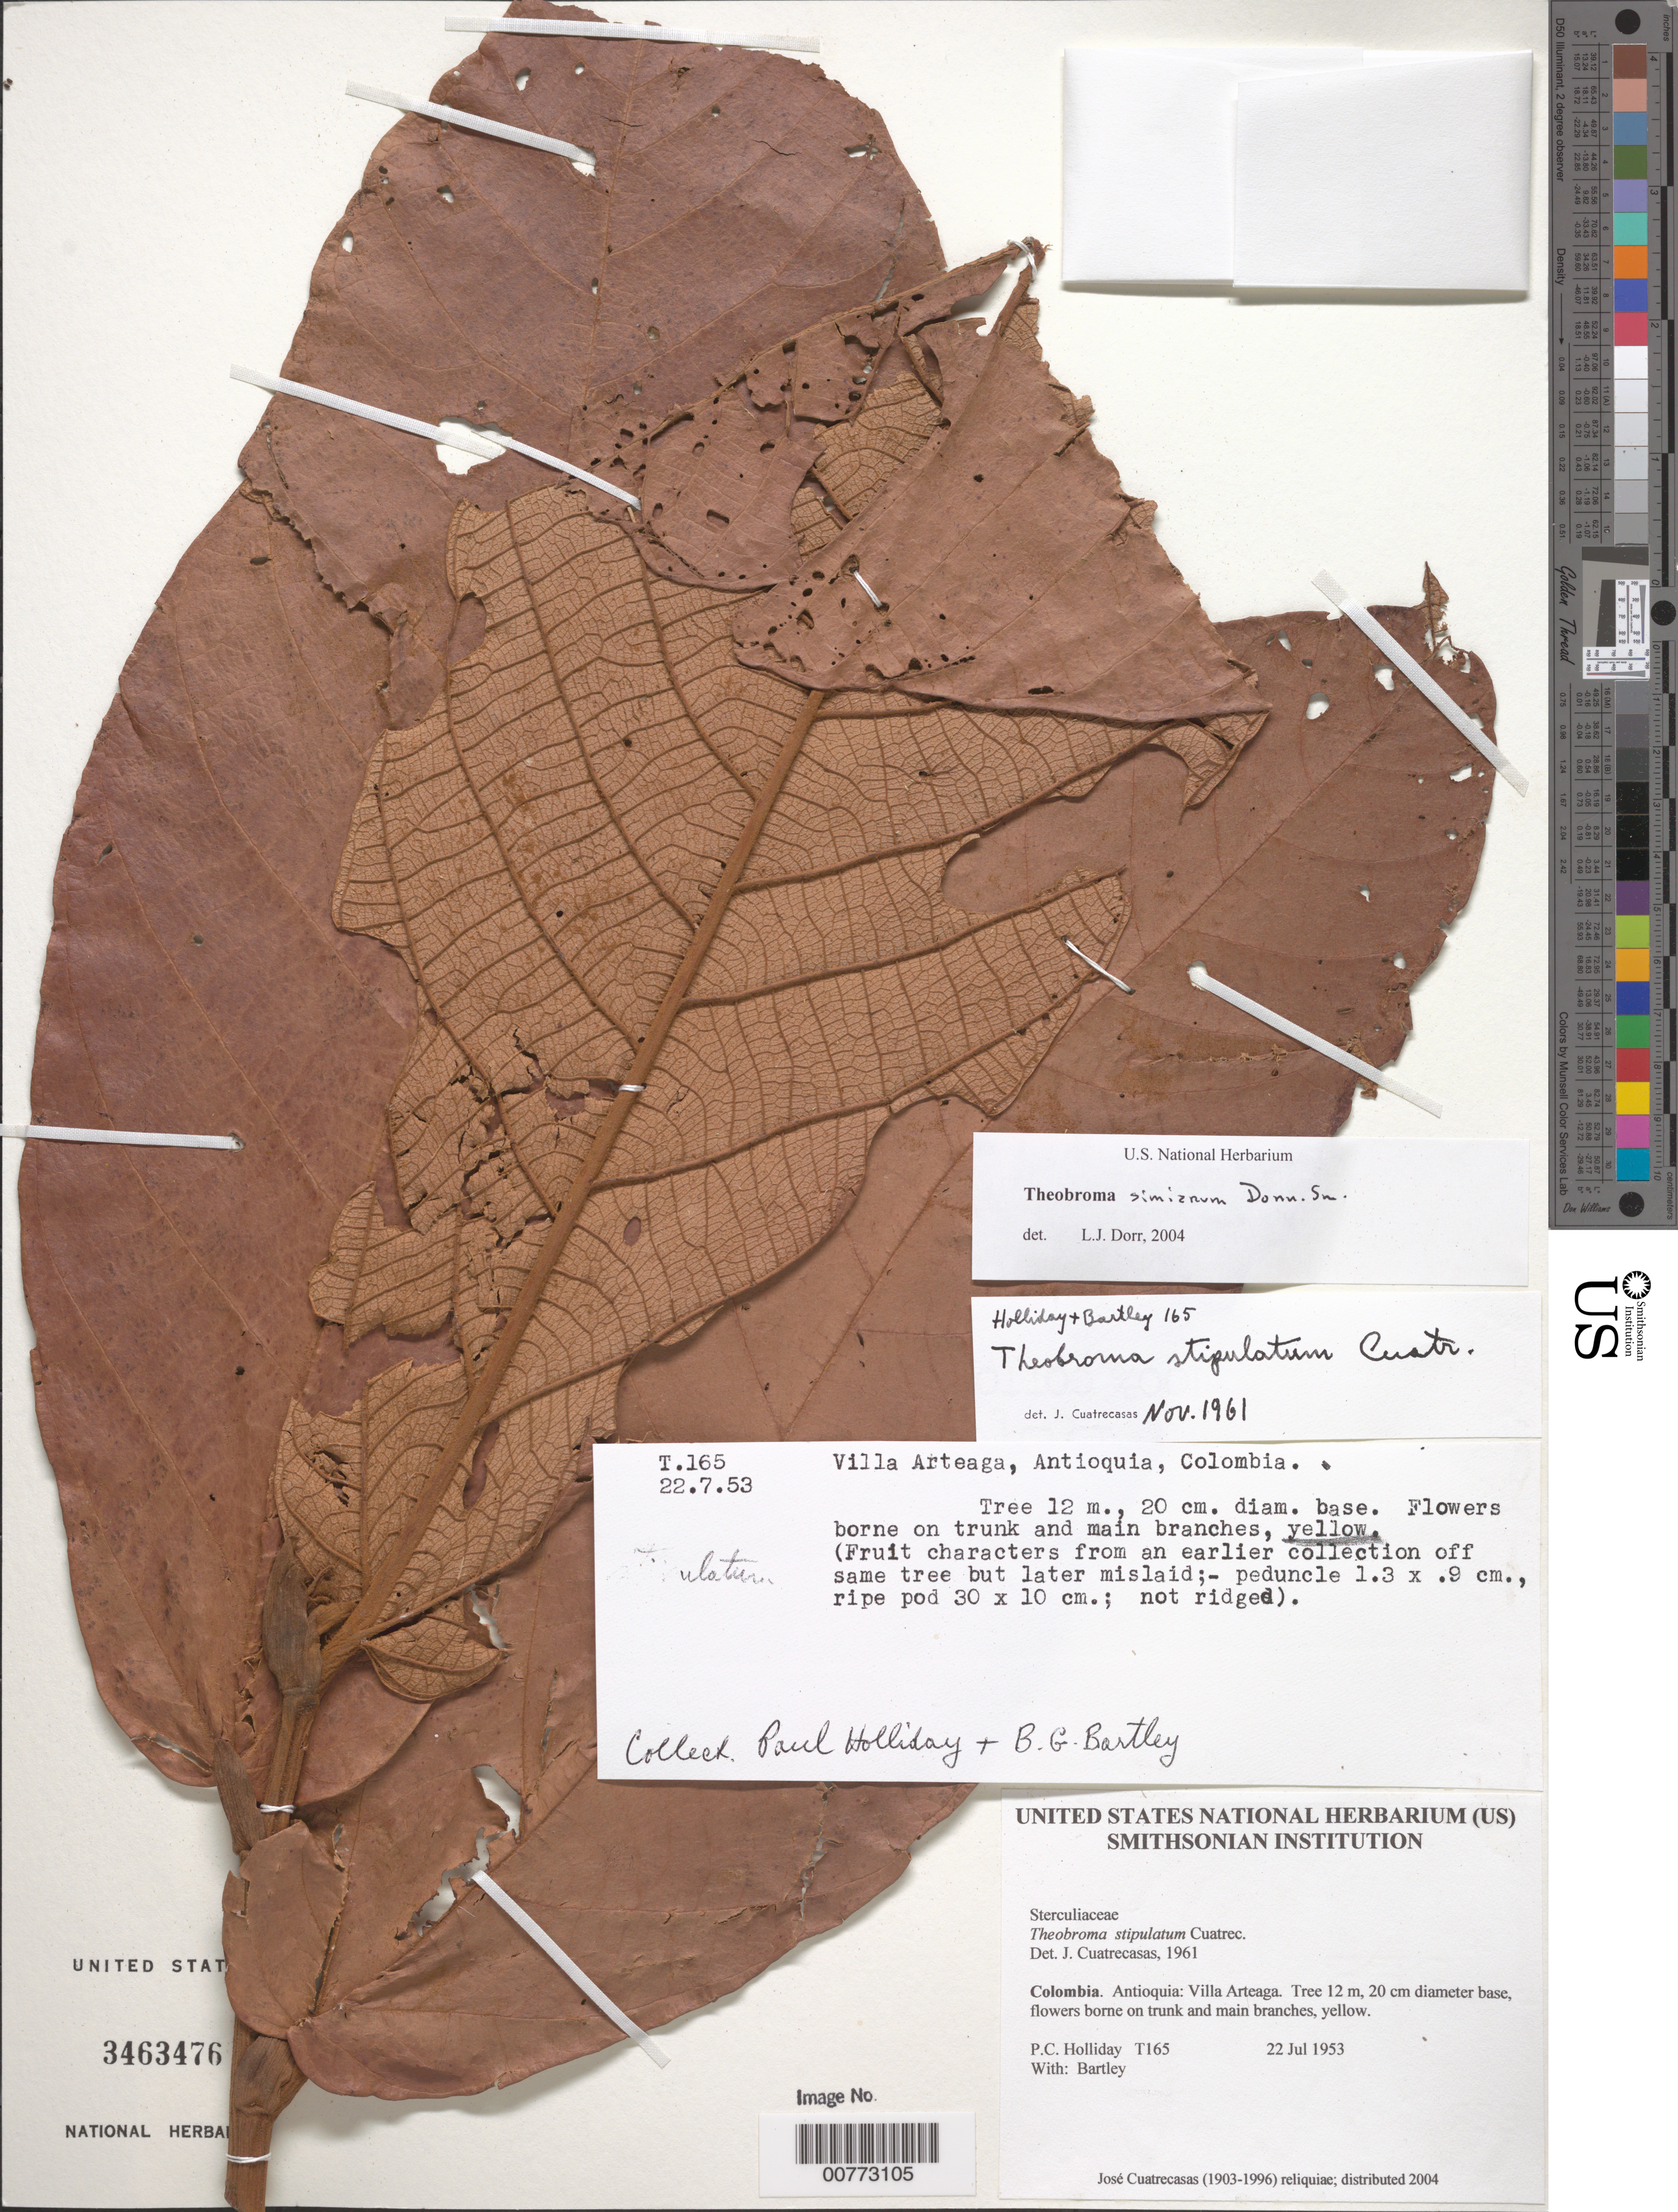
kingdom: Plantae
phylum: Tracheophyta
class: Magnoliopsida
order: Malvales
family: Malvaceae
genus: Theobroma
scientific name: Theobroma simiarum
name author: Donn. Sm.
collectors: P. C. Holliday & -. Bartley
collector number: T165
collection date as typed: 22 Jul 1953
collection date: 1953-07-22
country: Colombia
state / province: Antioquia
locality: Villa Arteaga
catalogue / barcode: US 3463476